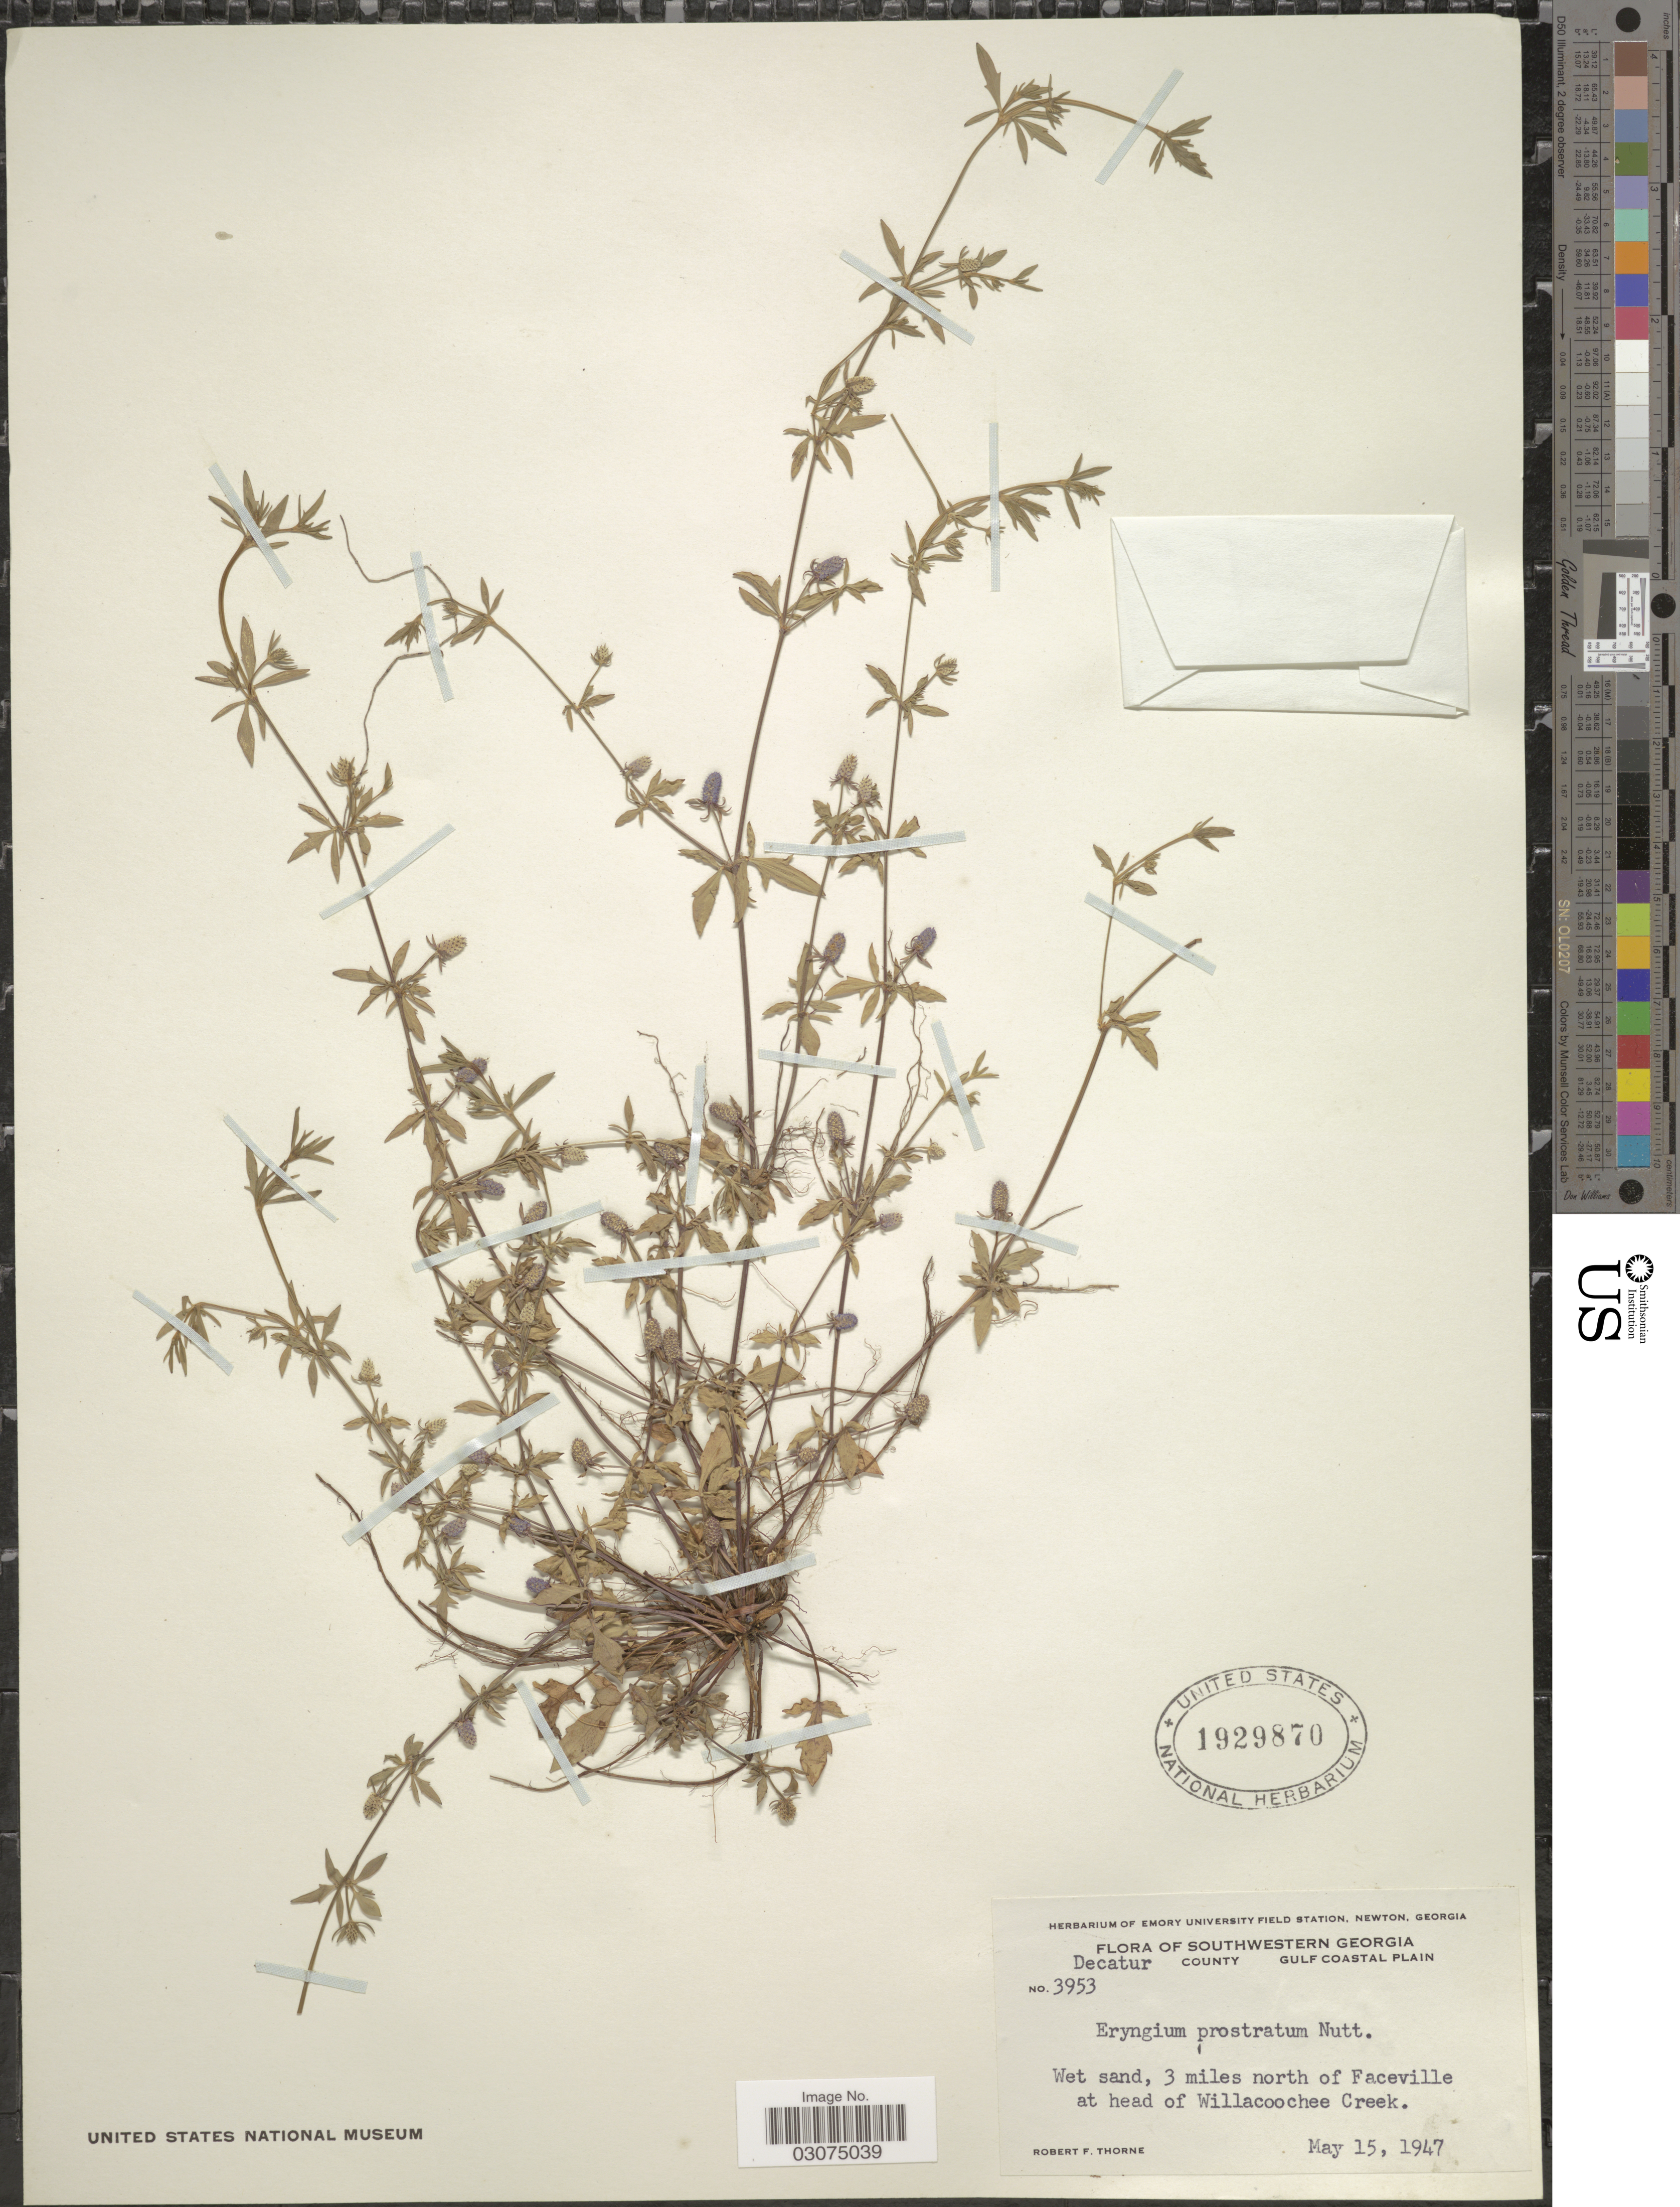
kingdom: Plantae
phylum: Tracheophyta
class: Magnoliopsida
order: Apiales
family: Apiaceae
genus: Eryngium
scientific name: Eryngium prostratum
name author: Nutt. ex DC.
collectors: R. F. Thorne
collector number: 3953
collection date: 1947-05-15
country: United States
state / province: Georgia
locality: Southwestern Georgia. Decatur County. Gulf Coastal Plain. 3 miles north of Faceville at head of Willacoochee Creek.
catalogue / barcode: US 1929870